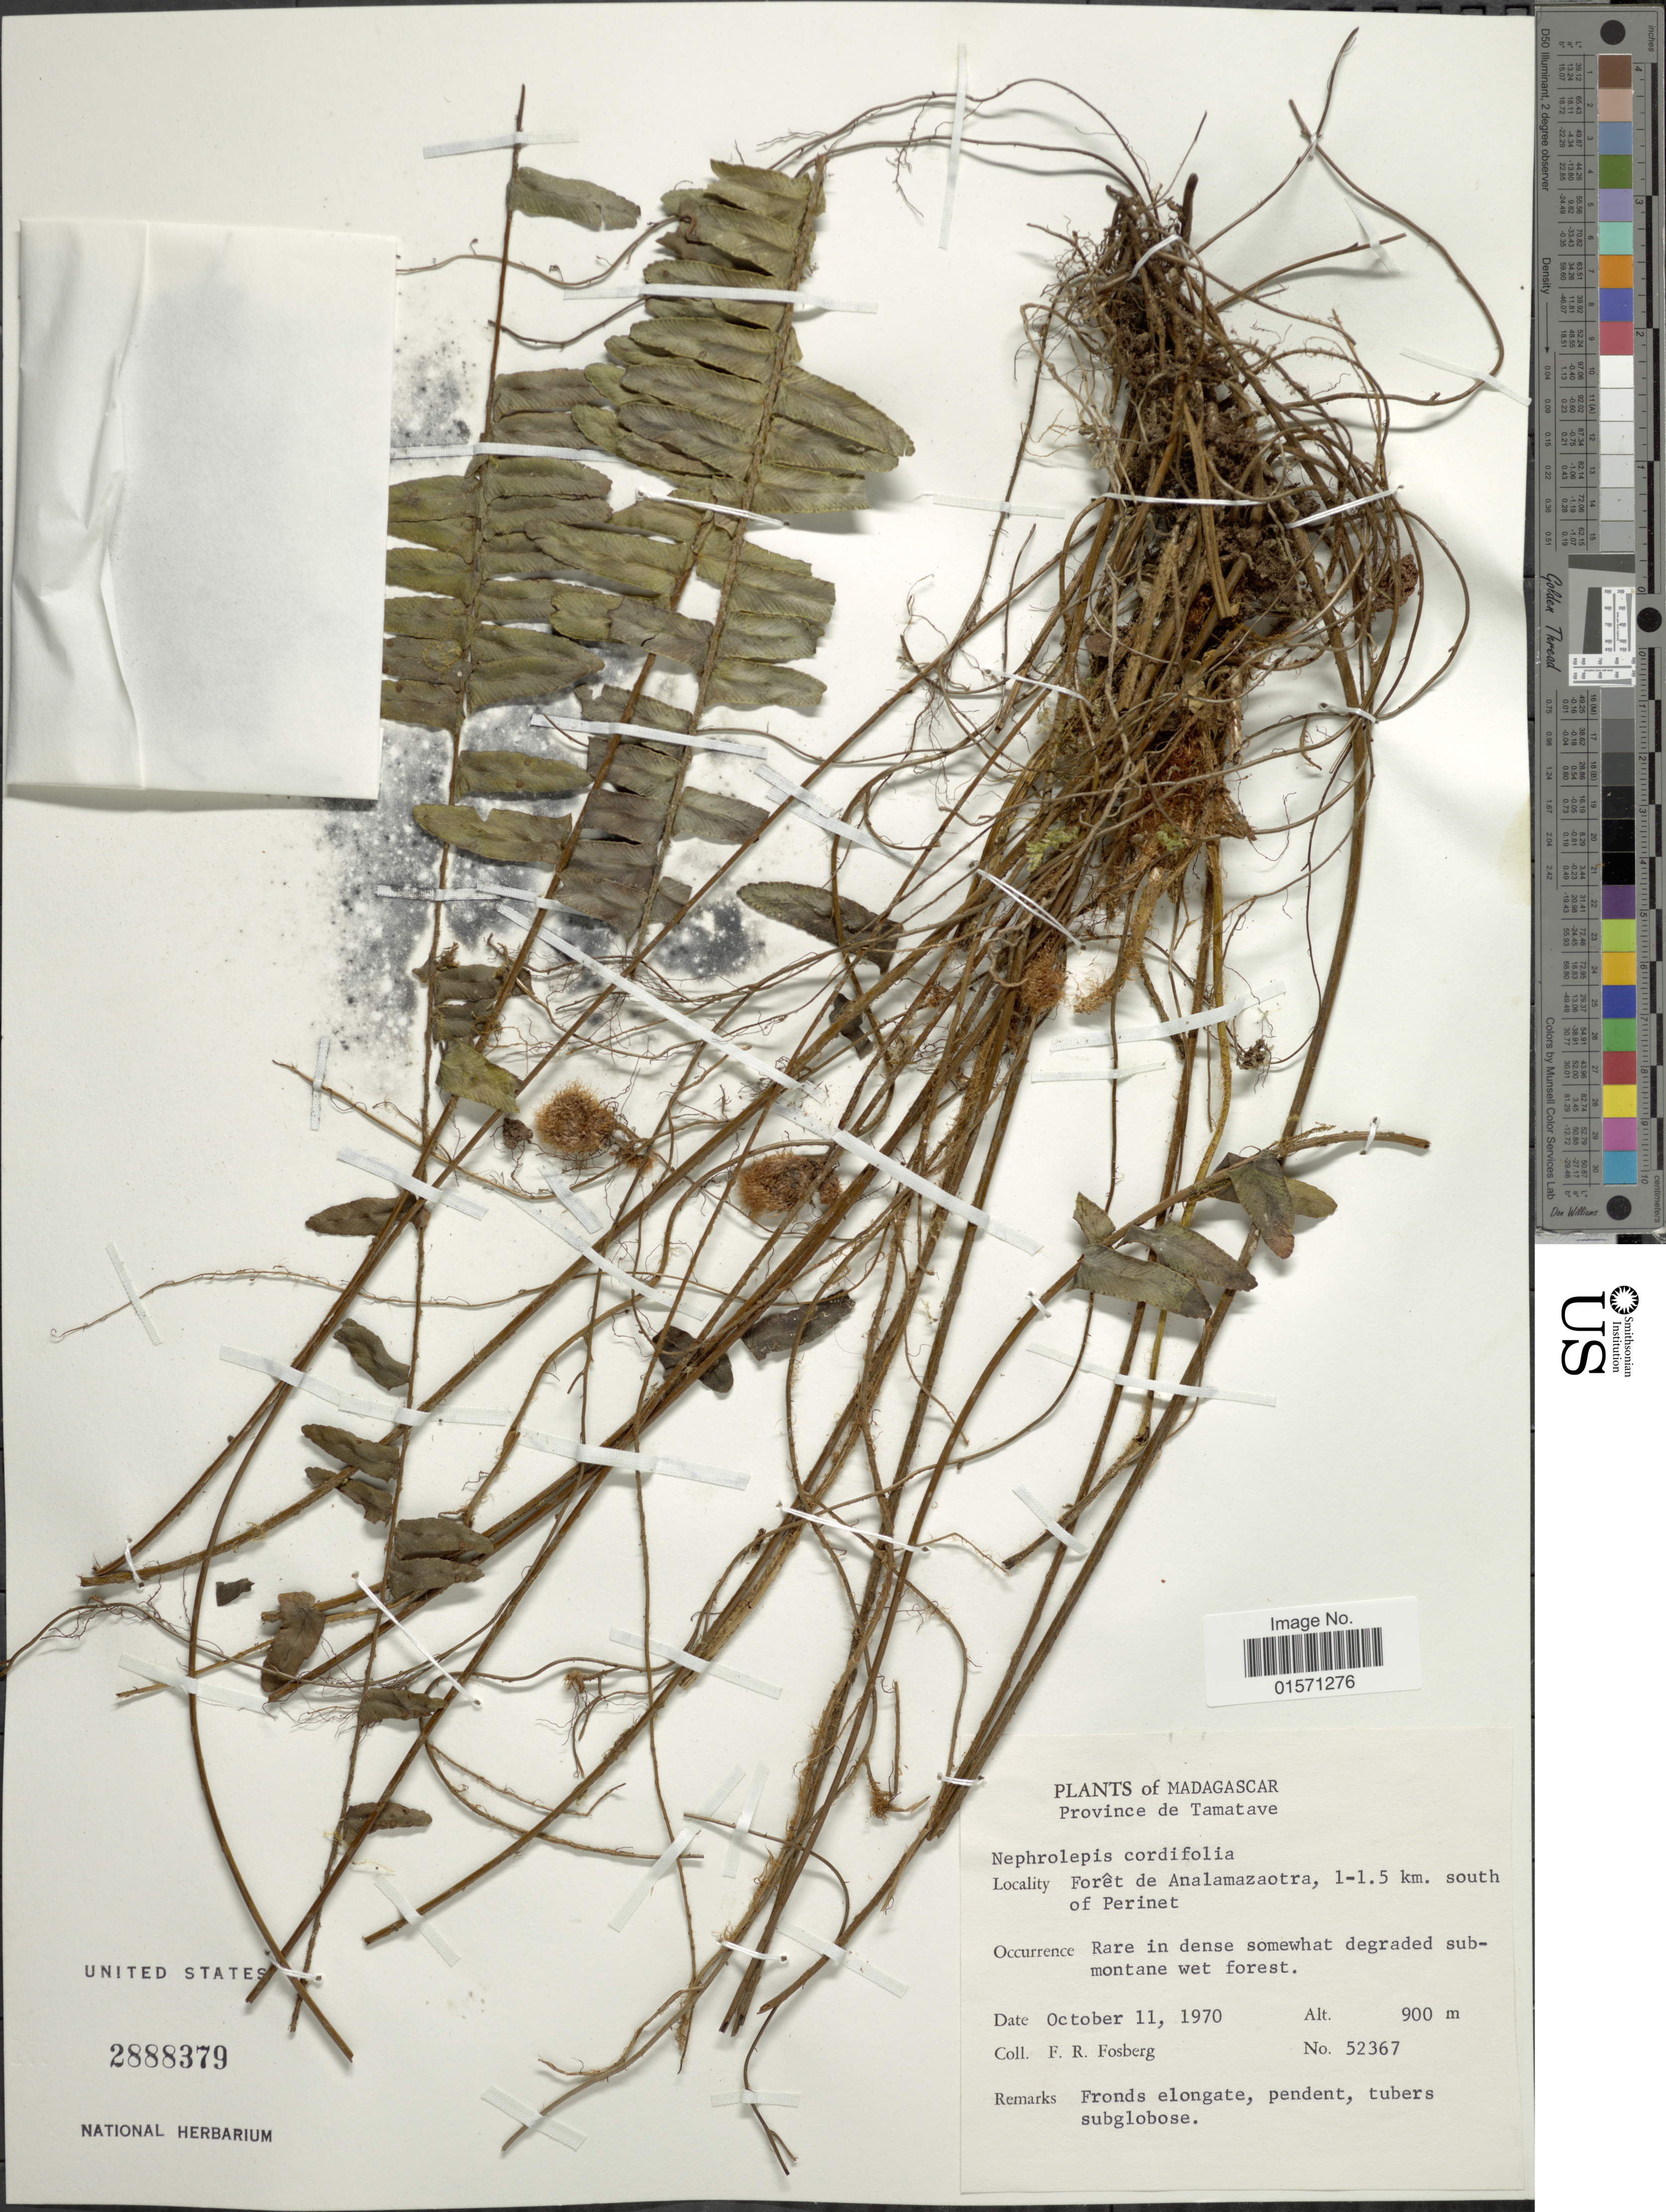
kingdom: Plantae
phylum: Tracheophyta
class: Polypodiopsida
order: Polypodiales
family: Nephrolepidaceae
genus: Nephrolepis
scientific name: Nephrolepis tuberosa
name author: (Willd.) C. Presl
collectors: F. R. Fosberg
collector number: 52367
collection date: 1970-10-11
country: Madagascar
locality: Province de Tamatave. Forêt de Analamazaotra, 1-1.5 km. south of Perinet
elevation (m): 900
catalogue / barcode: US 2888379